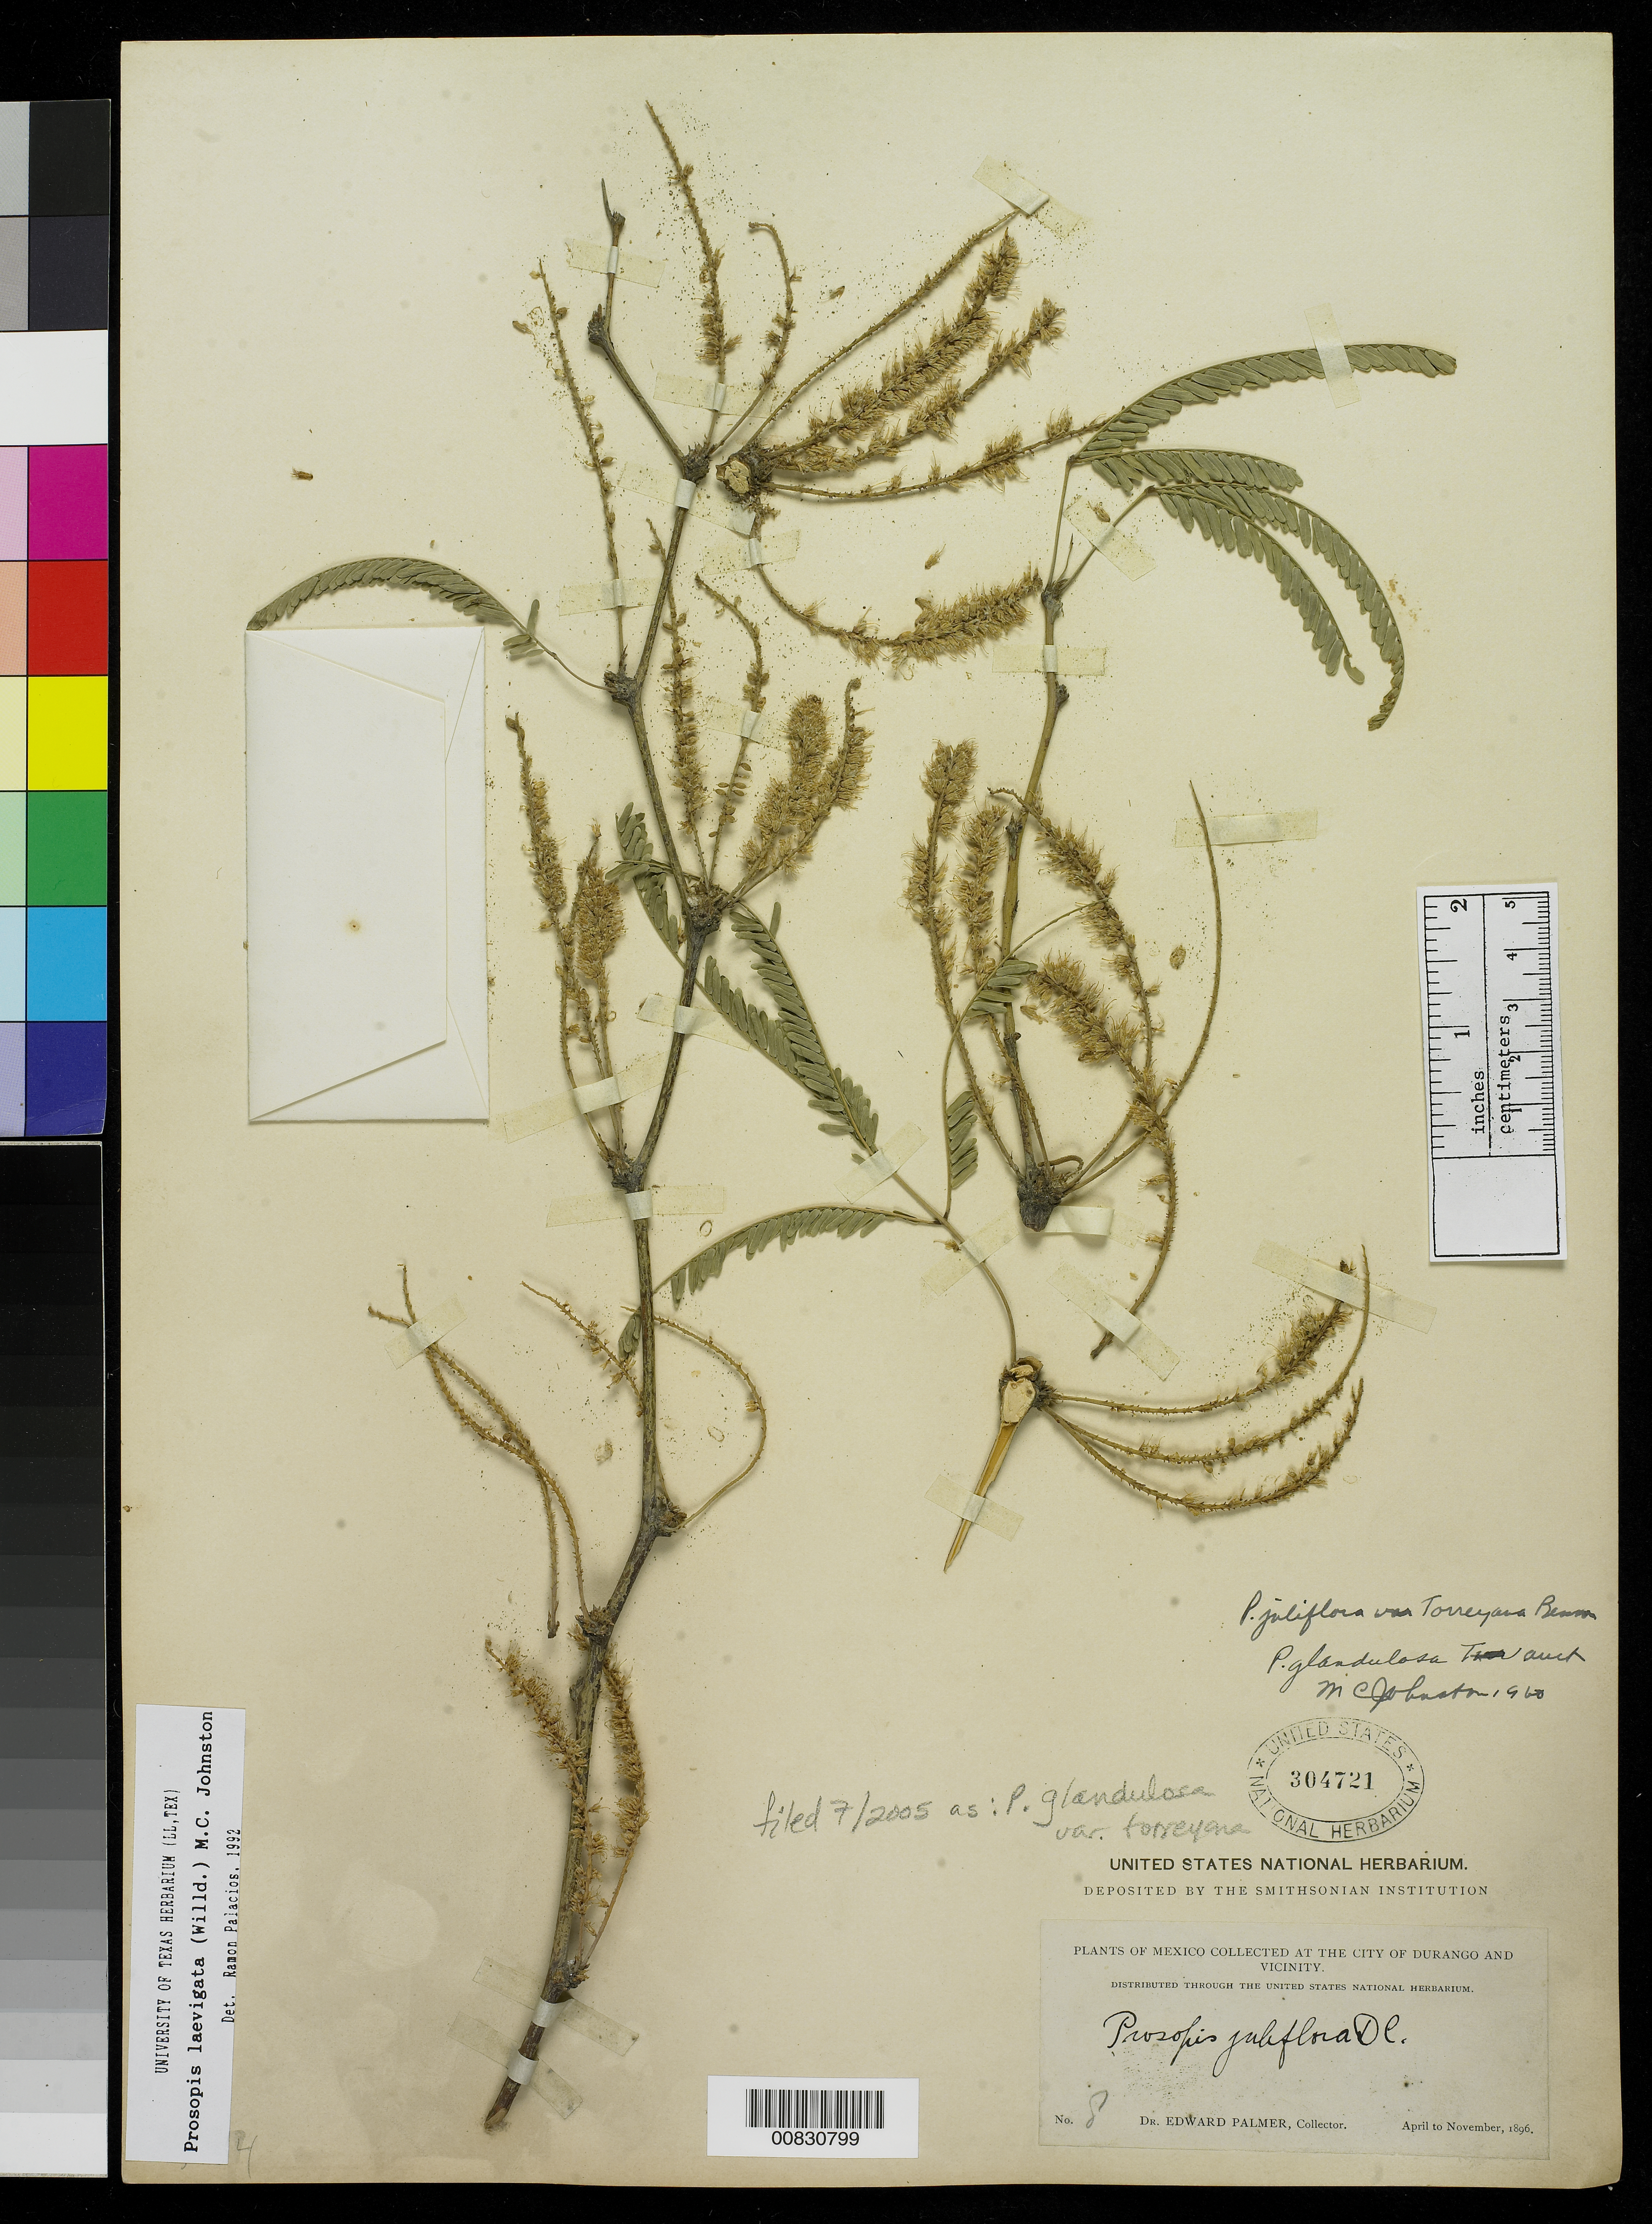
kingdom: Plantae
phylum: Tracheophyta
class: Magnoliopsida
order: Fabales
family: Fabaceae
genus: Neltuma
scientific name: Neltuma laevigata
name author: (Humb. & Bonpl. ex Willd.) Britton & Rose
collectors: E. Palmer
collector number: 8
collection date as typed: Apr 1896 to -- Nov 1896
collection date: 1896-04/1896-11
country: Mexico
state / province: Durango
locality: City of Durango and vicinity.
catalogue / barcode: US 304721